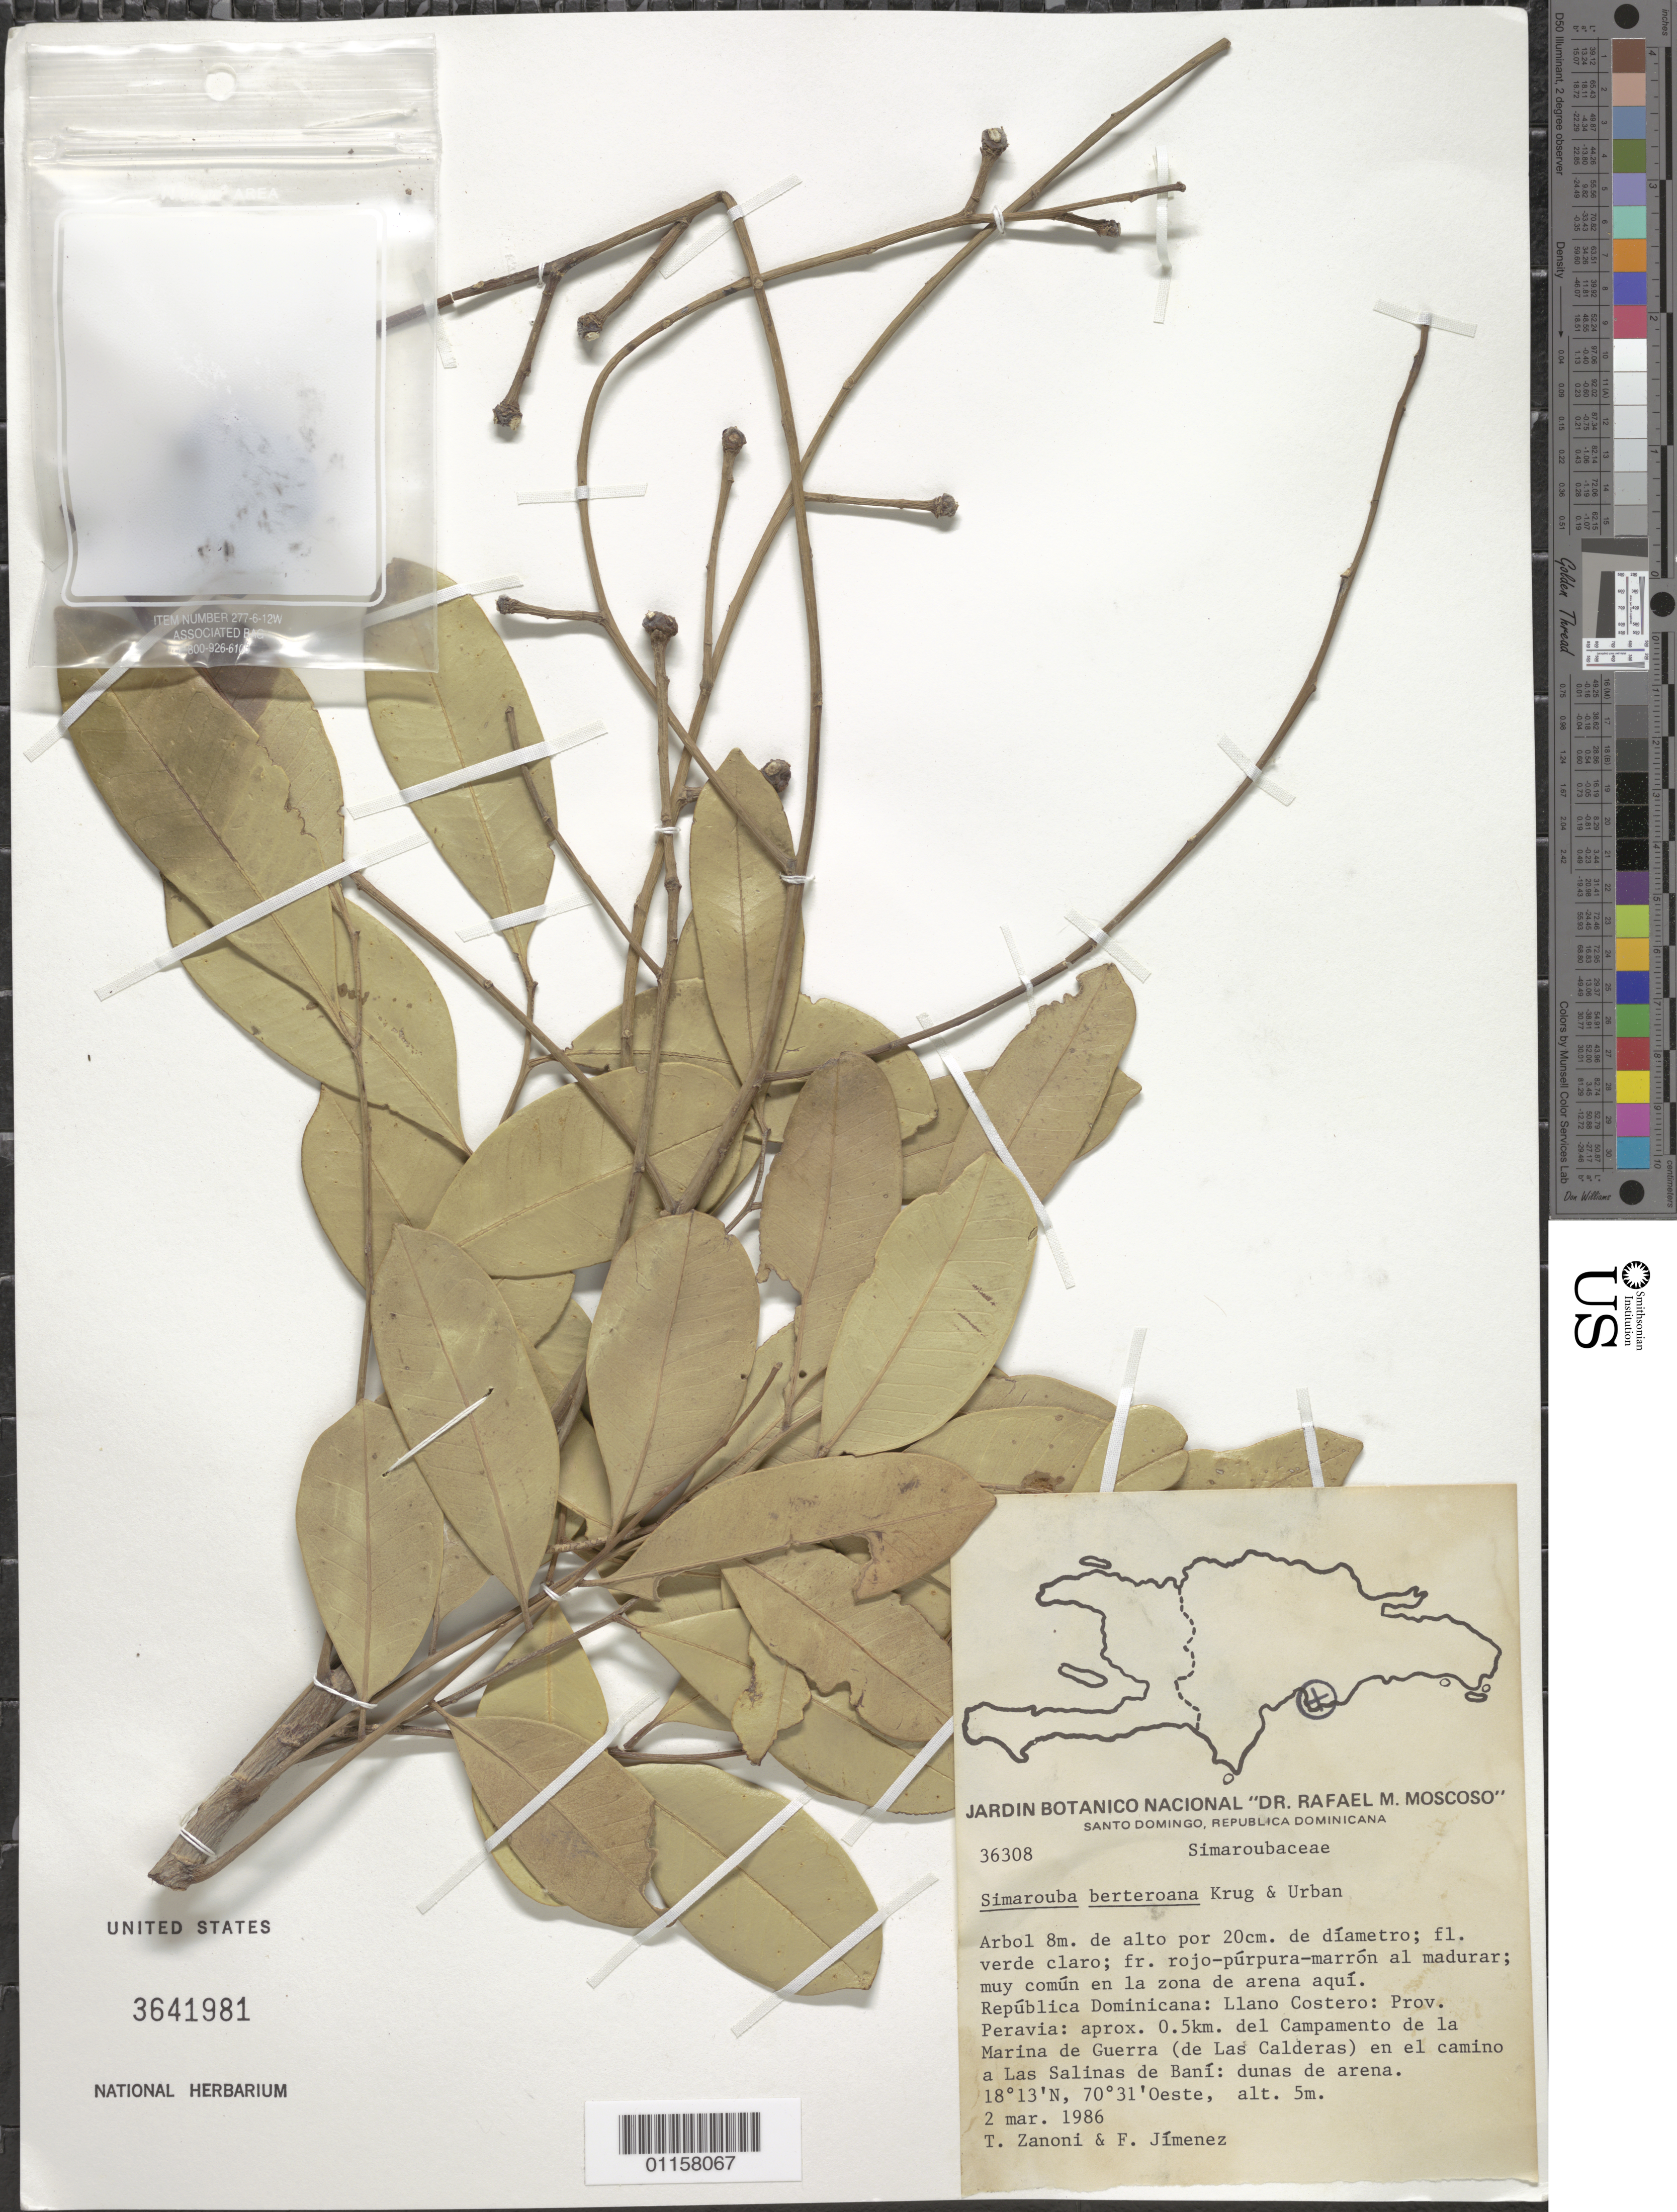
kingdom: Plantae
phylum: Tracheophyta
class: Magnoliopsida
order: Sapindales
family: Simaroubaceae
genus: Simarouba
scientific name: Simarouba berteroana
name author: Krug & Urb.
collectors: T. A. Zanoni & F. Jiménez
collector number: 36308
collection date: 1986-03-02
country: Dominican Republic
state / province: Peravia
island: Hispaniola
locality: Llano Costero; aprox. 0.5 km del Campamento de la Marina de Guerra (de Las Calderas) en el camino a Las Salinas de Baní.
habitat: Dunas de arena; muy común en la zona de arena aquí.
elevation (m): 5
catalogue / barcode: US 3641981